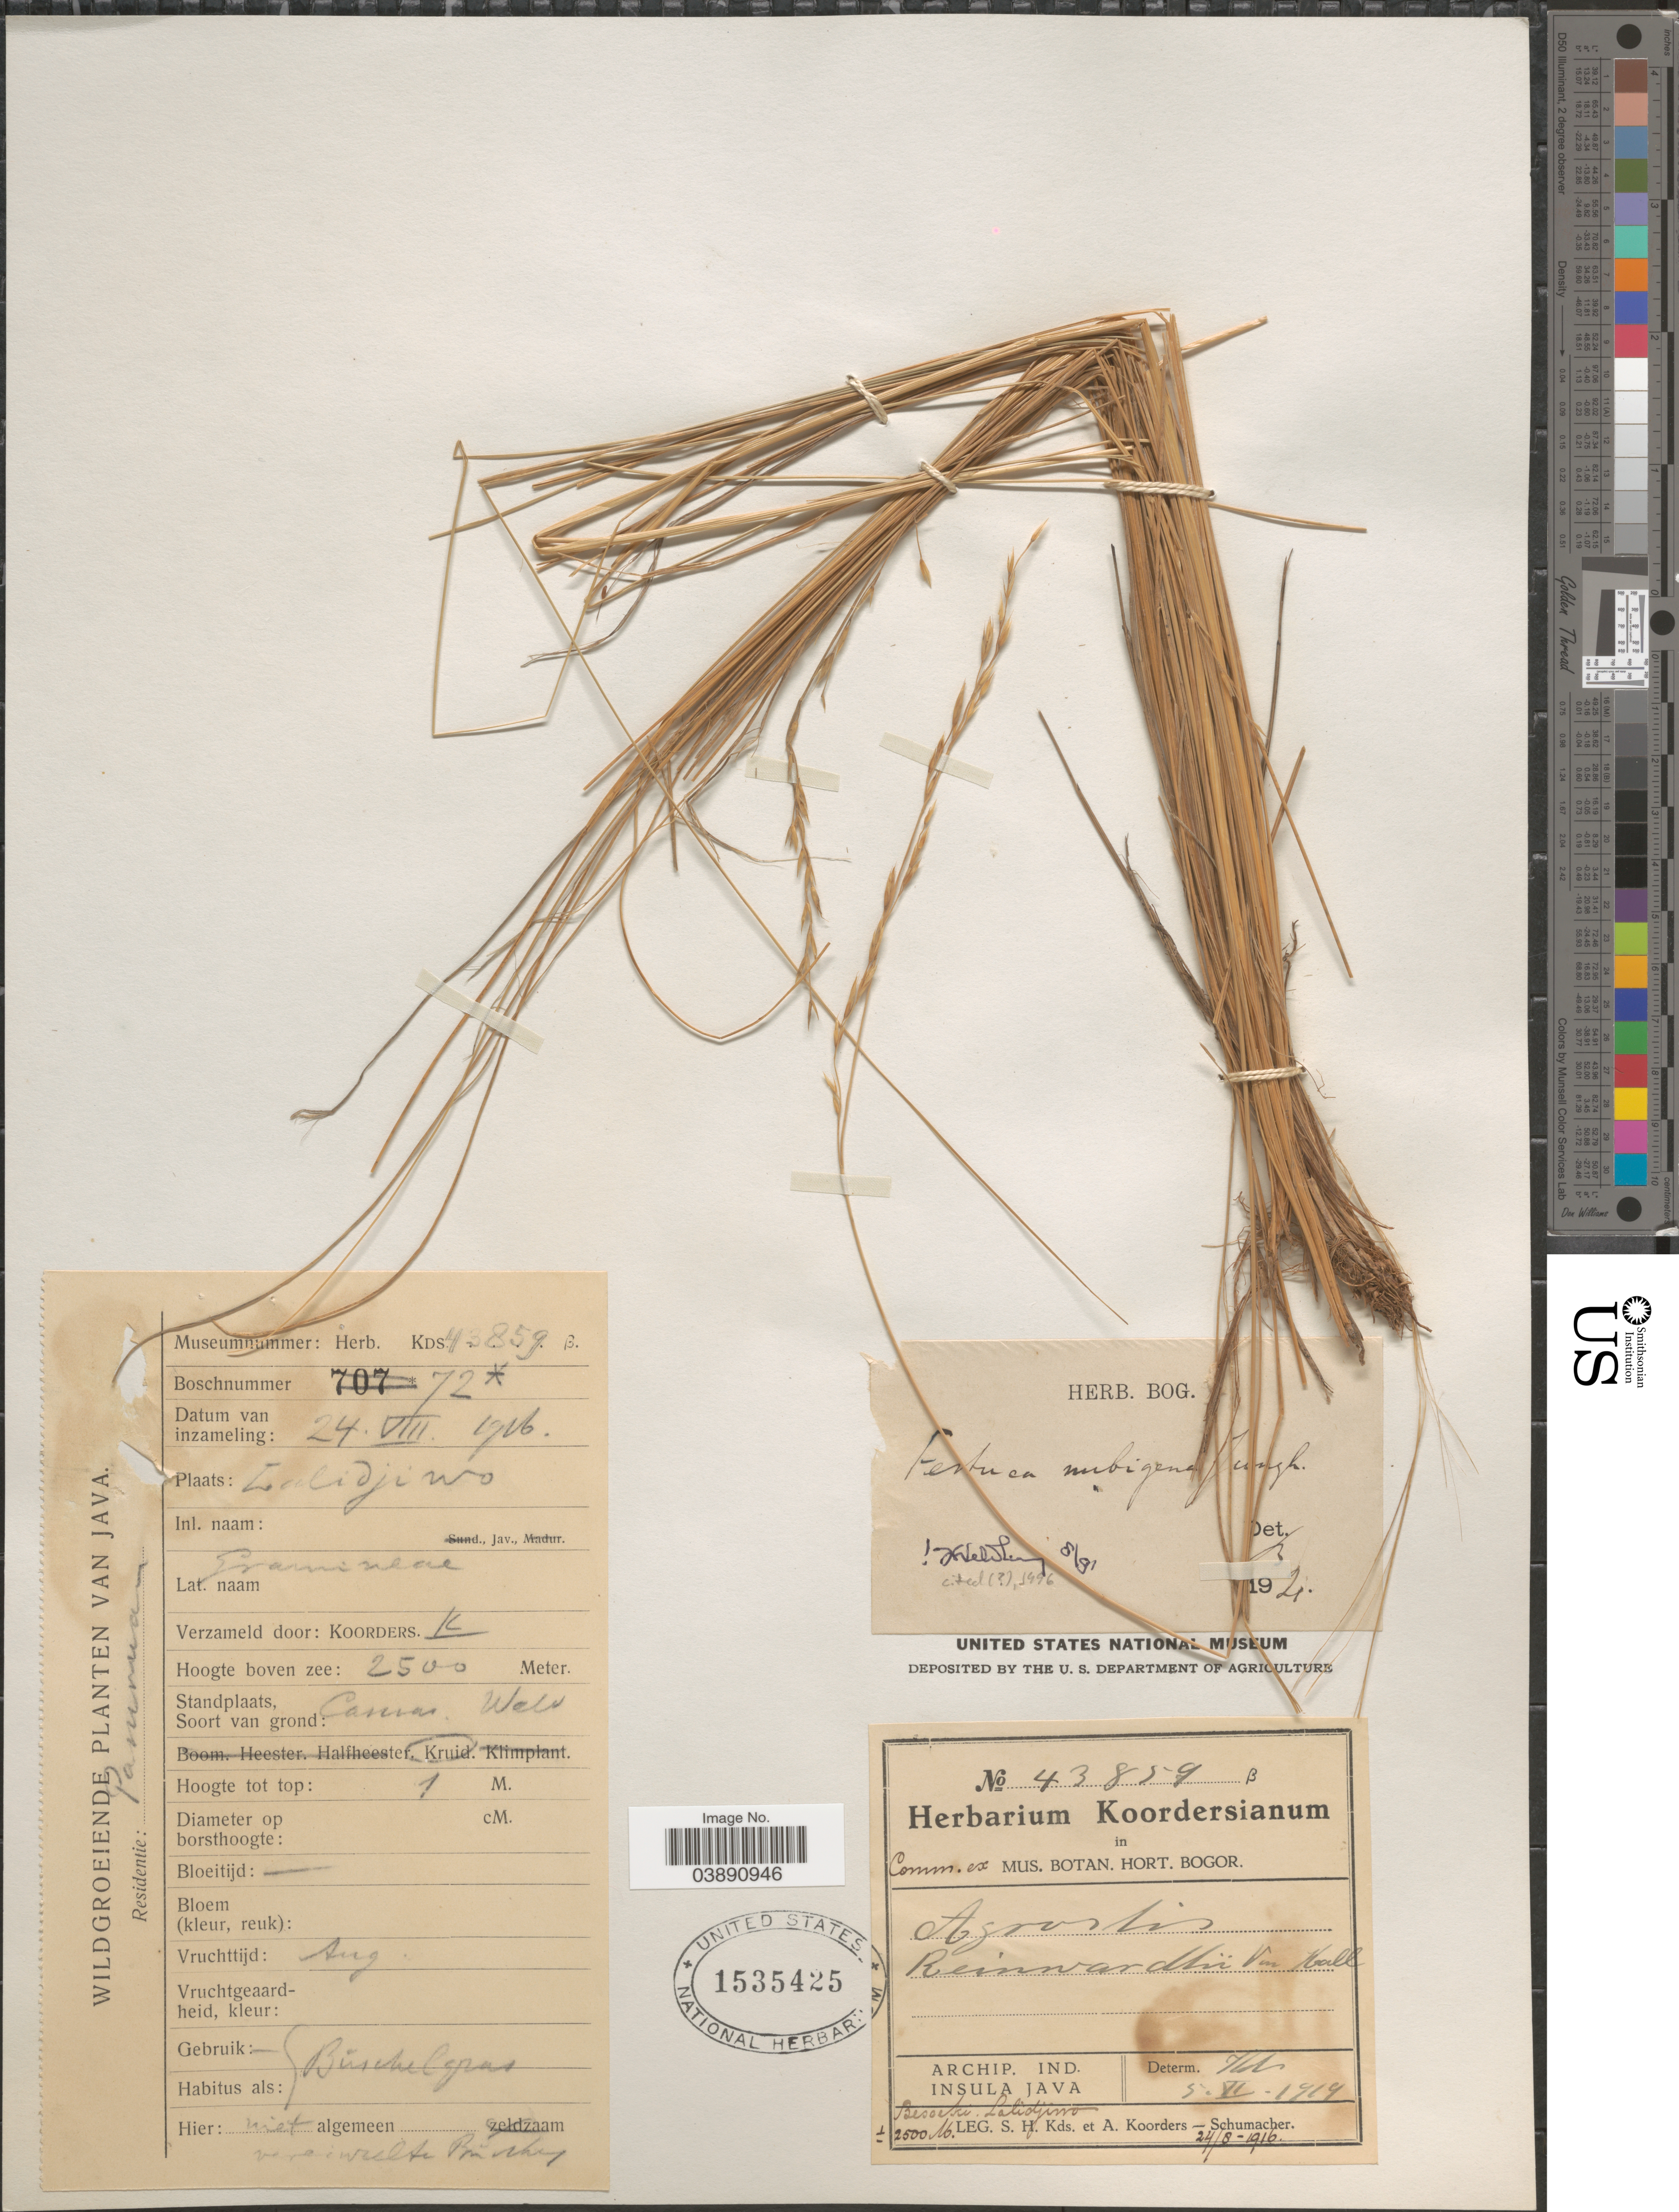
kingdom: Plantae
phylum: Tracheophyta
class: Liliopsida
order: Poales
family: Poaceae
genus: Festuca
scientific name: Festuca nubigena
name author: Jungh.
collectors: A. Koorders-Schumacher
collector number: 72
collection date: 1916-08-24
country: Indonesia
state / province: Java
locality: Archip. Ind. Insula Java. Besoeki Lalidjiwo.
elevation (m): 2500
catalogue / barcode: US 1535425